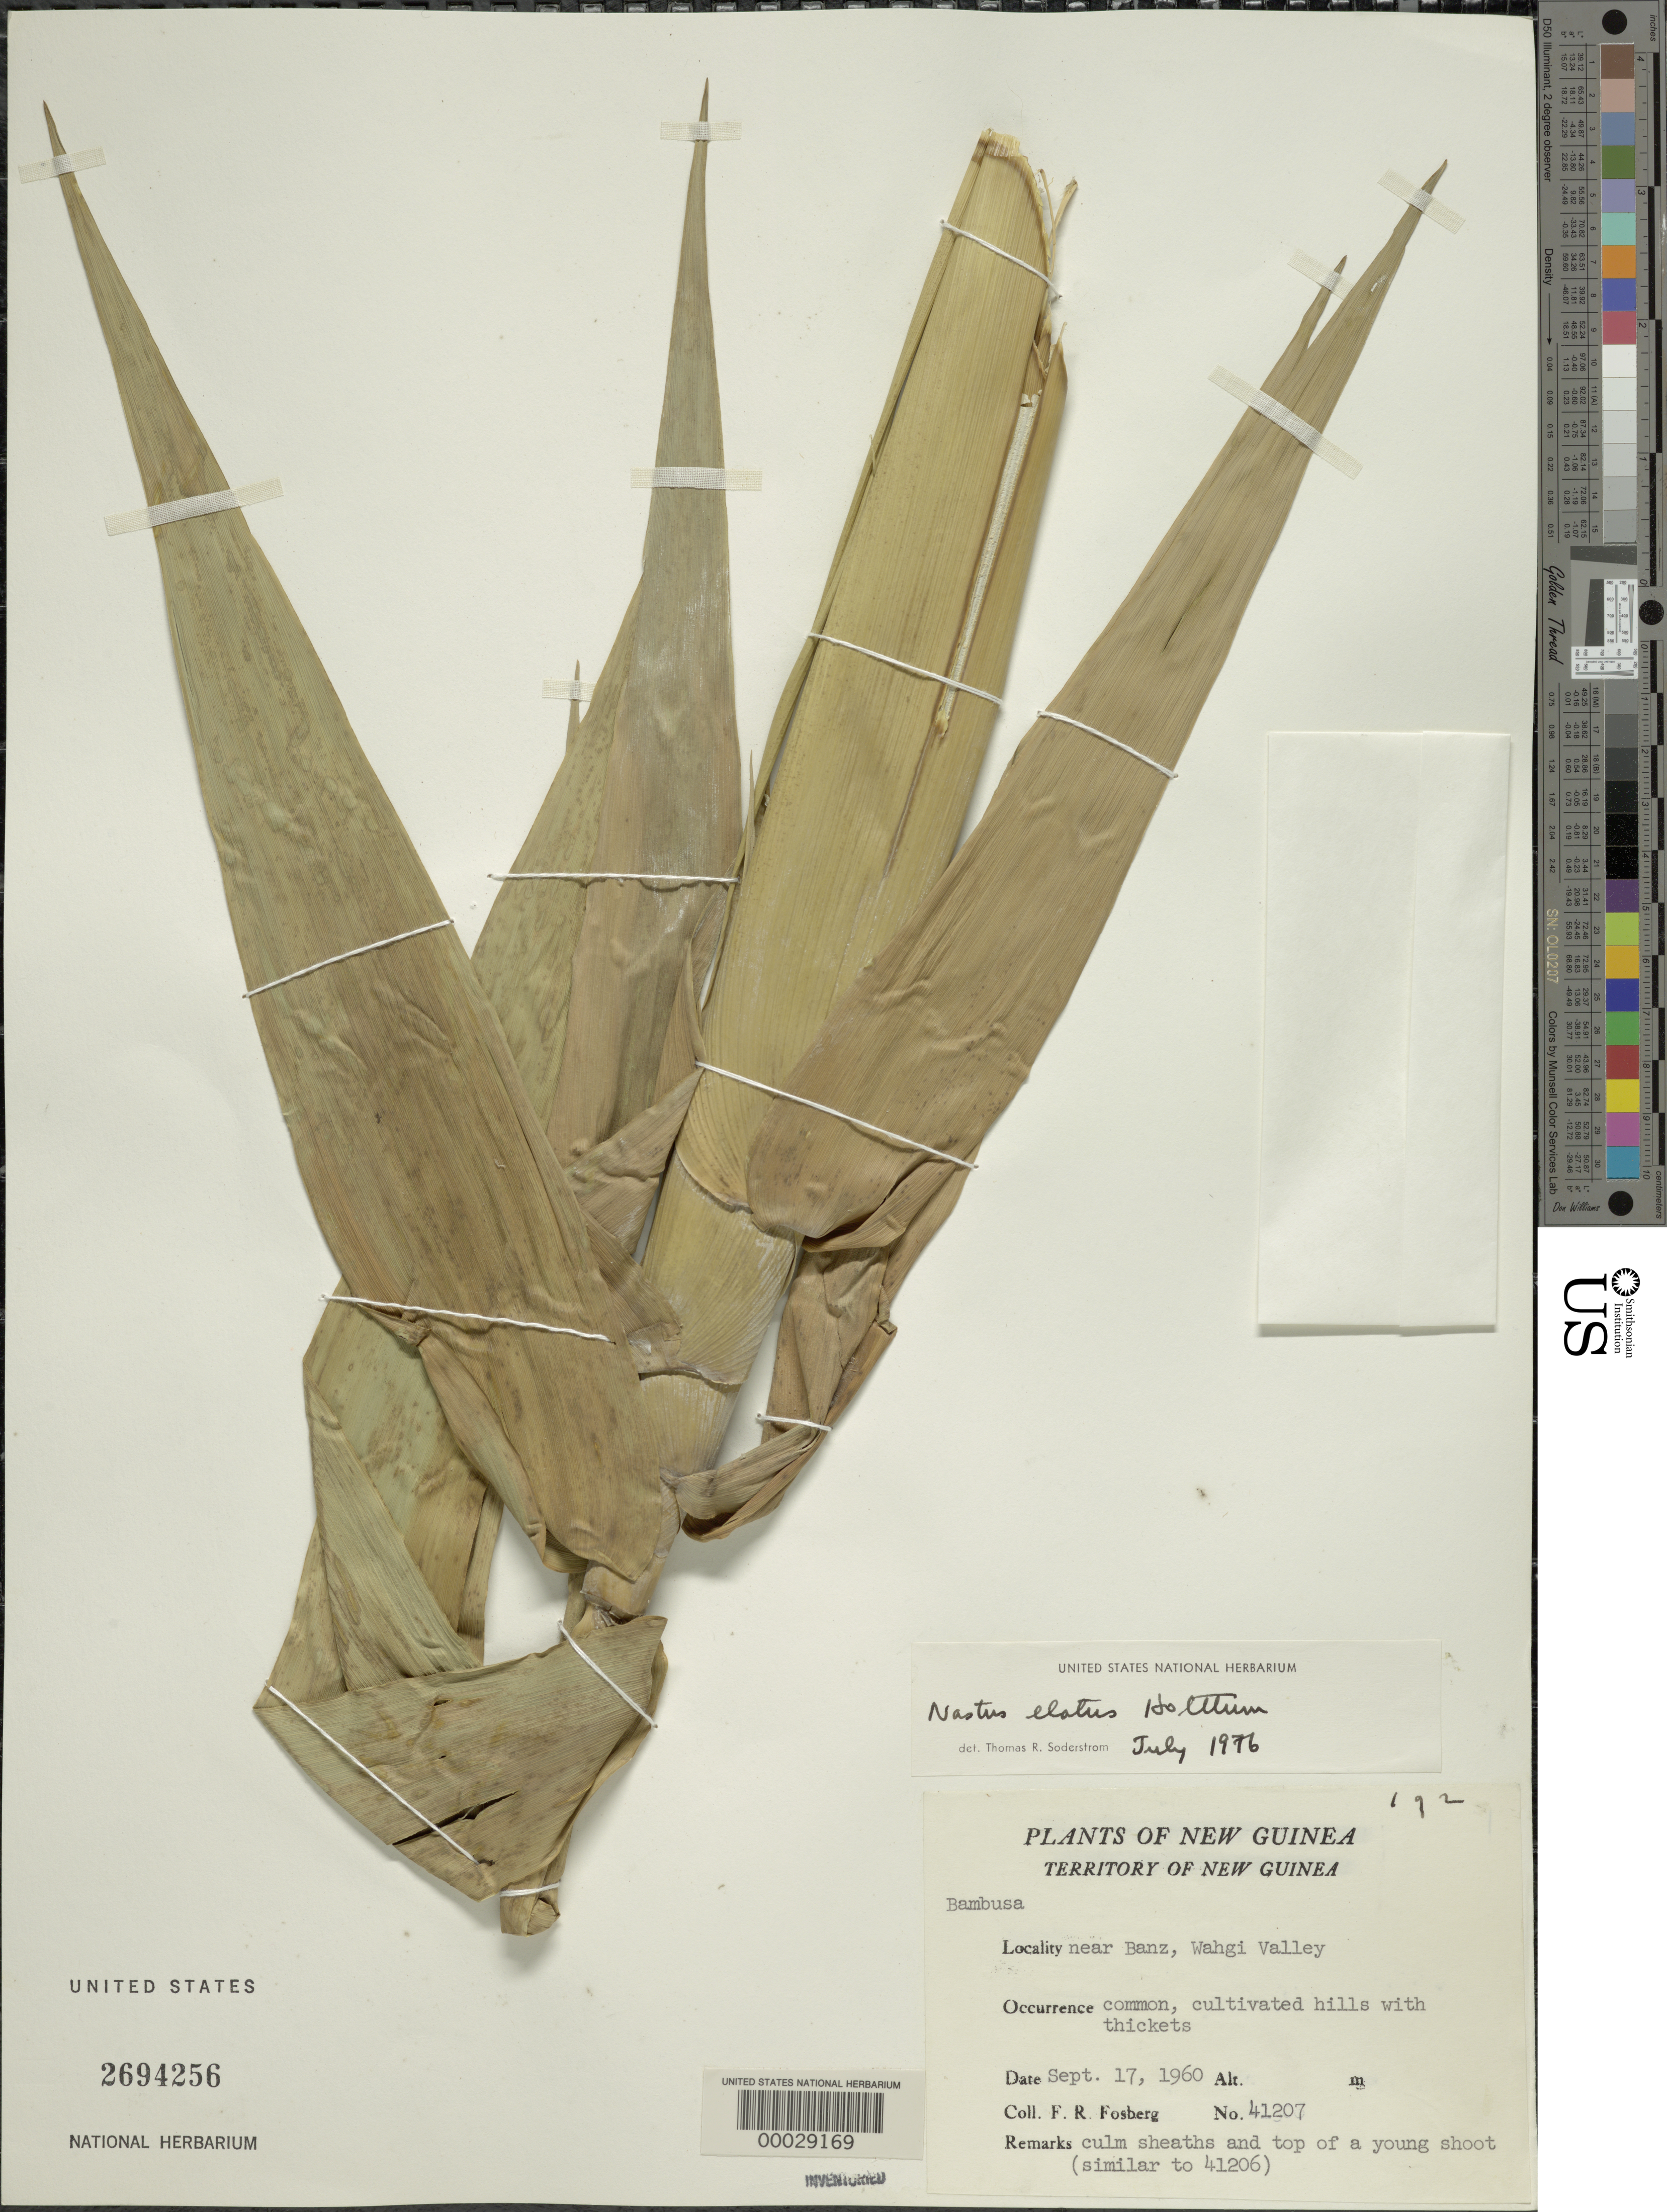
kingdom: Plantae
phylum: Tracheophyta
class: Liliopsida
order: Poales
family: Poaceae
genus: Nastus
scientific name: Nastus elatus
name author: Holttum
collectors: F. R. Fosberg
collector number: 41207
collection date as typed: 17 Sep 1960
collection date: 1960-09-17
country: Papua New Guinea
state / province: Western Highlands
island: New Guinea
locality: Banz, wahgi valley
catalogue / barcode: US 2694256